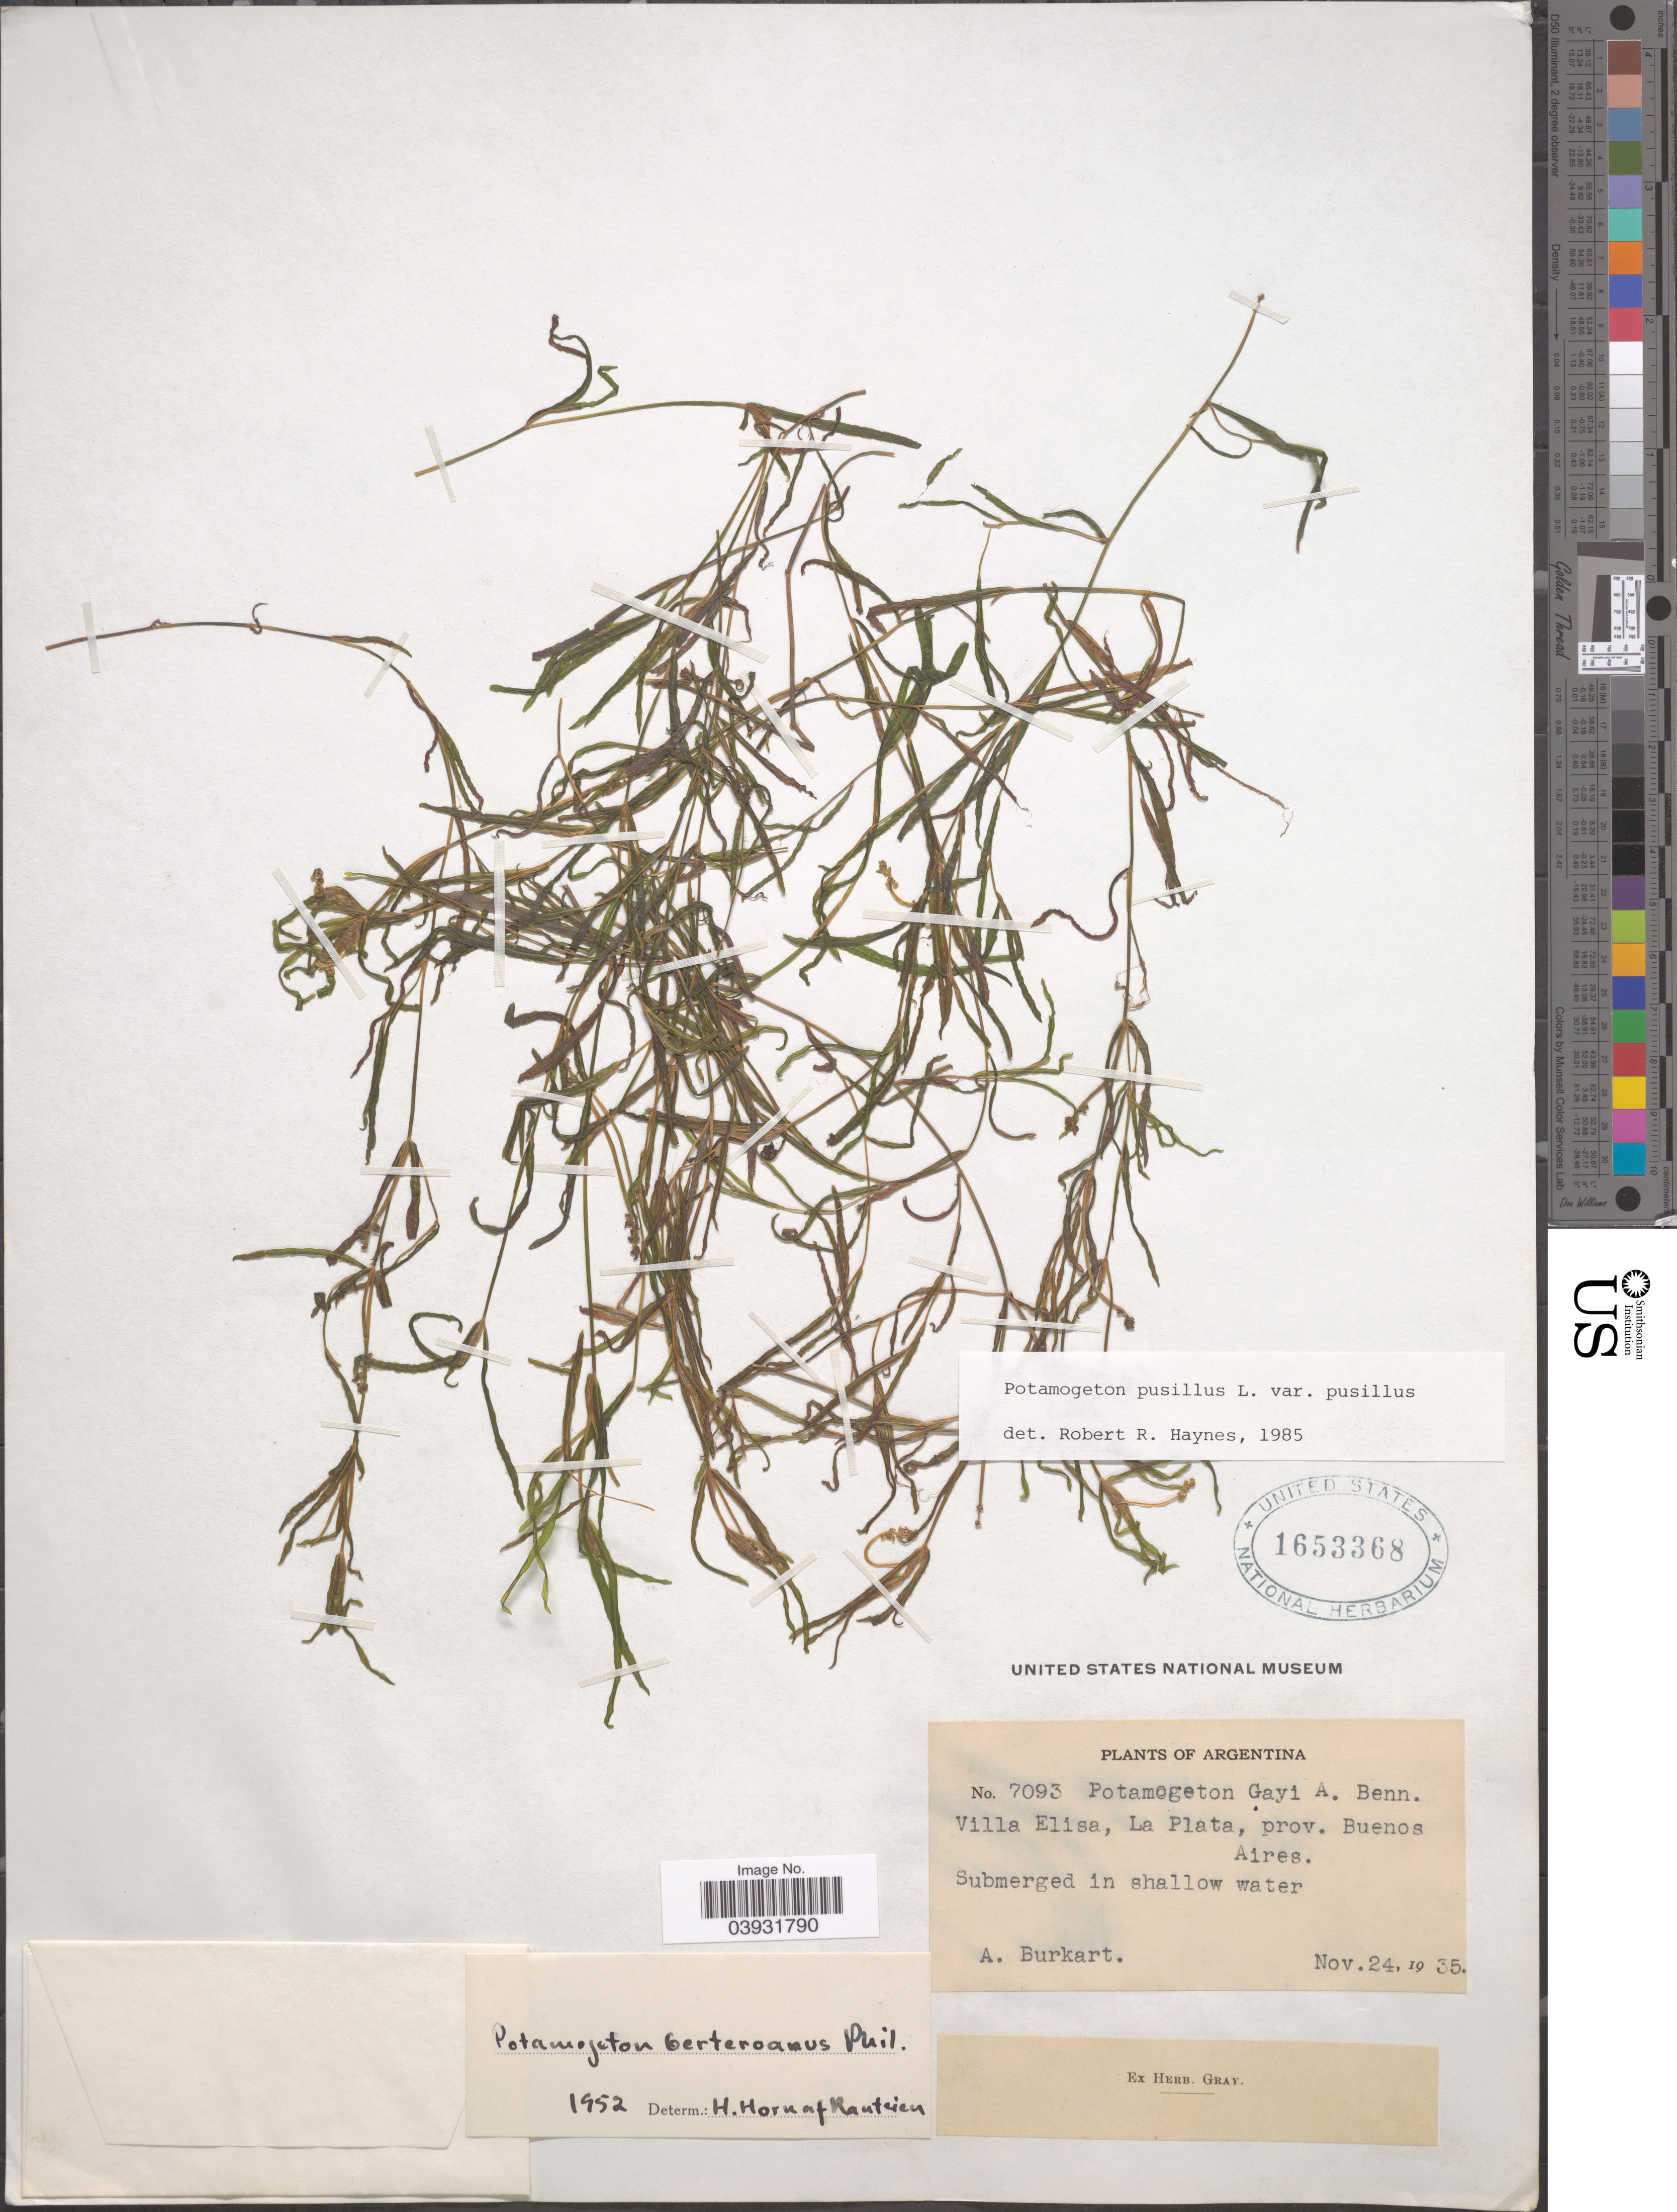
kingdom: Plantae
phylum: Tracheophyta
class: Liliopsida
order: Alismatales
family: Potamogetonaceae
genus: Potamogeton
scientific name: Potamogeton pusillus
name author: L.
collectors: A. E. Burkart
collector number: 7093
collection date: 1935-11-24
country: Argentina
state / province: Buenos Aires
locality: Villa Elisa, La Plata.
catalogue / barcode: US 1653368